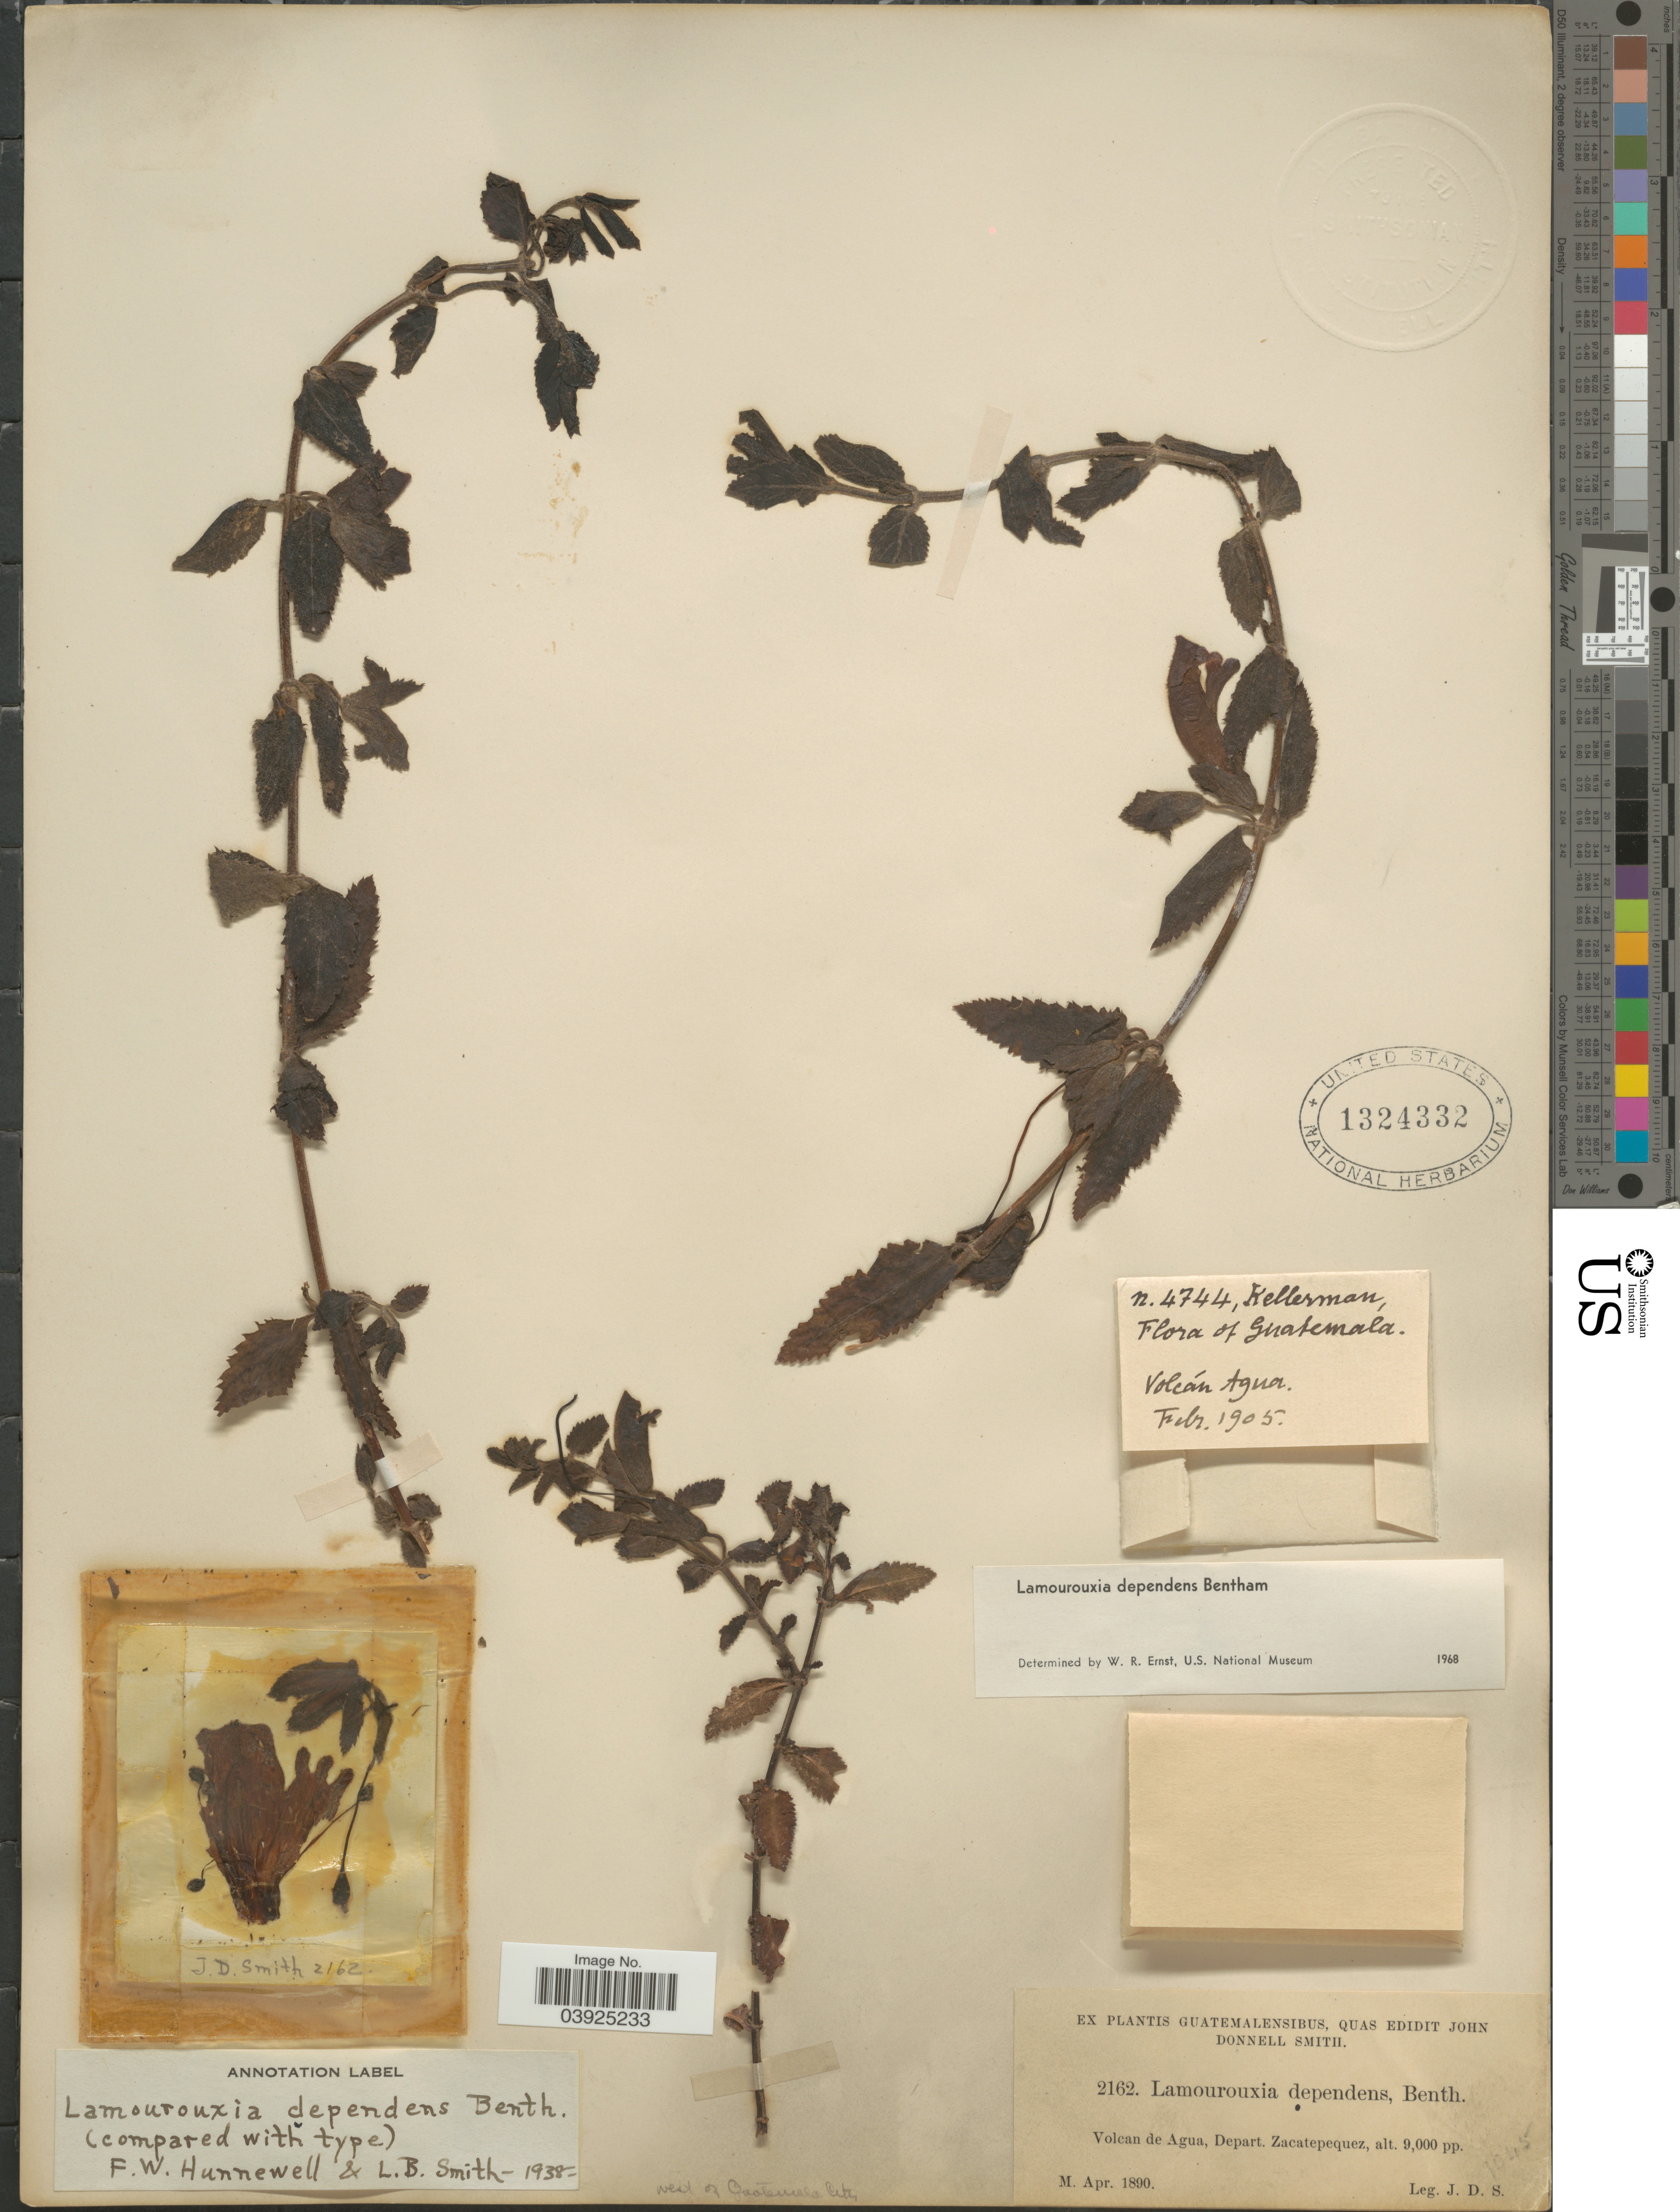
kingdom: Plantae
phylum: Tracheophyta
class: Magnoliopsida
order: Lamiales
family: Orobanchaceae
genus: Lamourouxia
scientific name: Lamourouxia dependens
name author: Benth.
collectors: J. Donnell Smith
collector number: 2162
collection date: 1890-04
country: Guatemala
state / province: Sacatepequez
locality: Volcan de Agua, Depart. Zacatepequez. West of Guatemala City.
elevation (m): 2743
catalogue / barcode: US 1324332